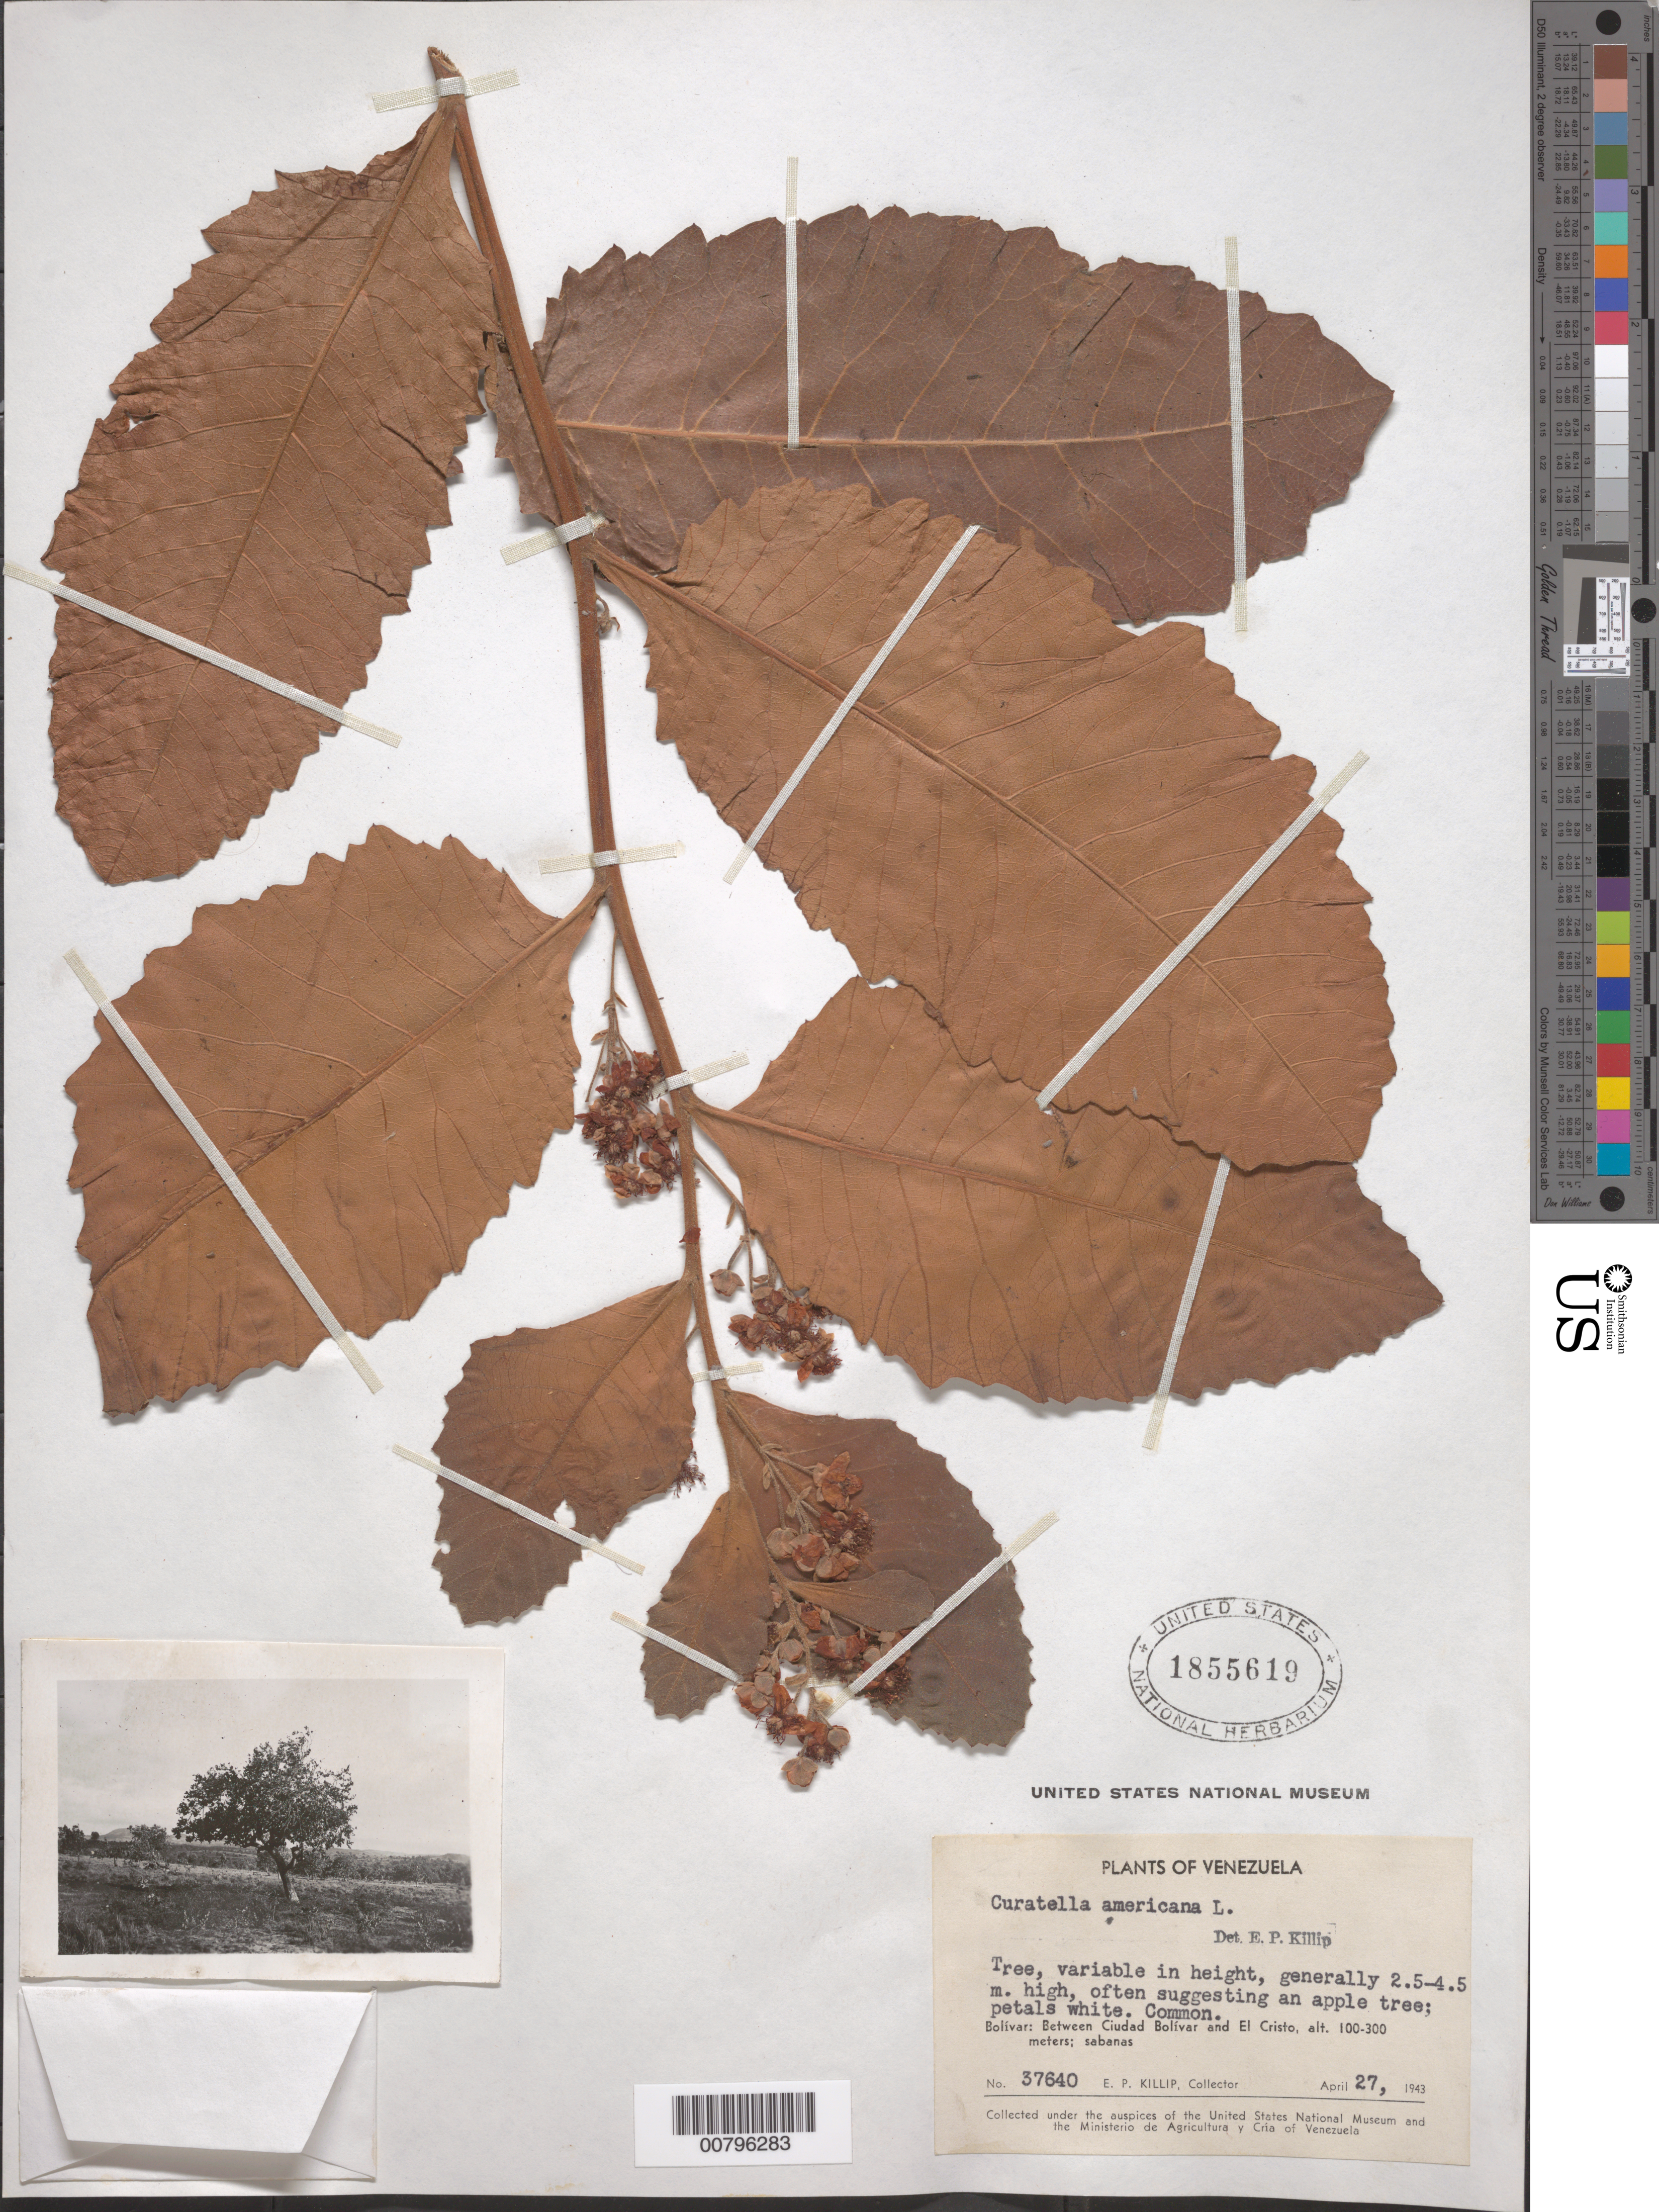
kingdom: Plantae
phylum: Tracheophyta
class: Magnoliopsida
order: Dilleniales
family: Dilleniaceae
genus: Curatella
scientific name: Curatella americana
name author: L.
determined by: Killip, Ellsworth P.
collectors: E. P. Killip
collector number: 37640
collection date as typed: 27-Apr-43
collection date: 1943-04-27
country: Venezuela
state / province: Bolívar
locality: Ciudad Bolívar to El Cristo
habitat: Savannas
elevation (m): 100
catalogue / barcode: US 1855619